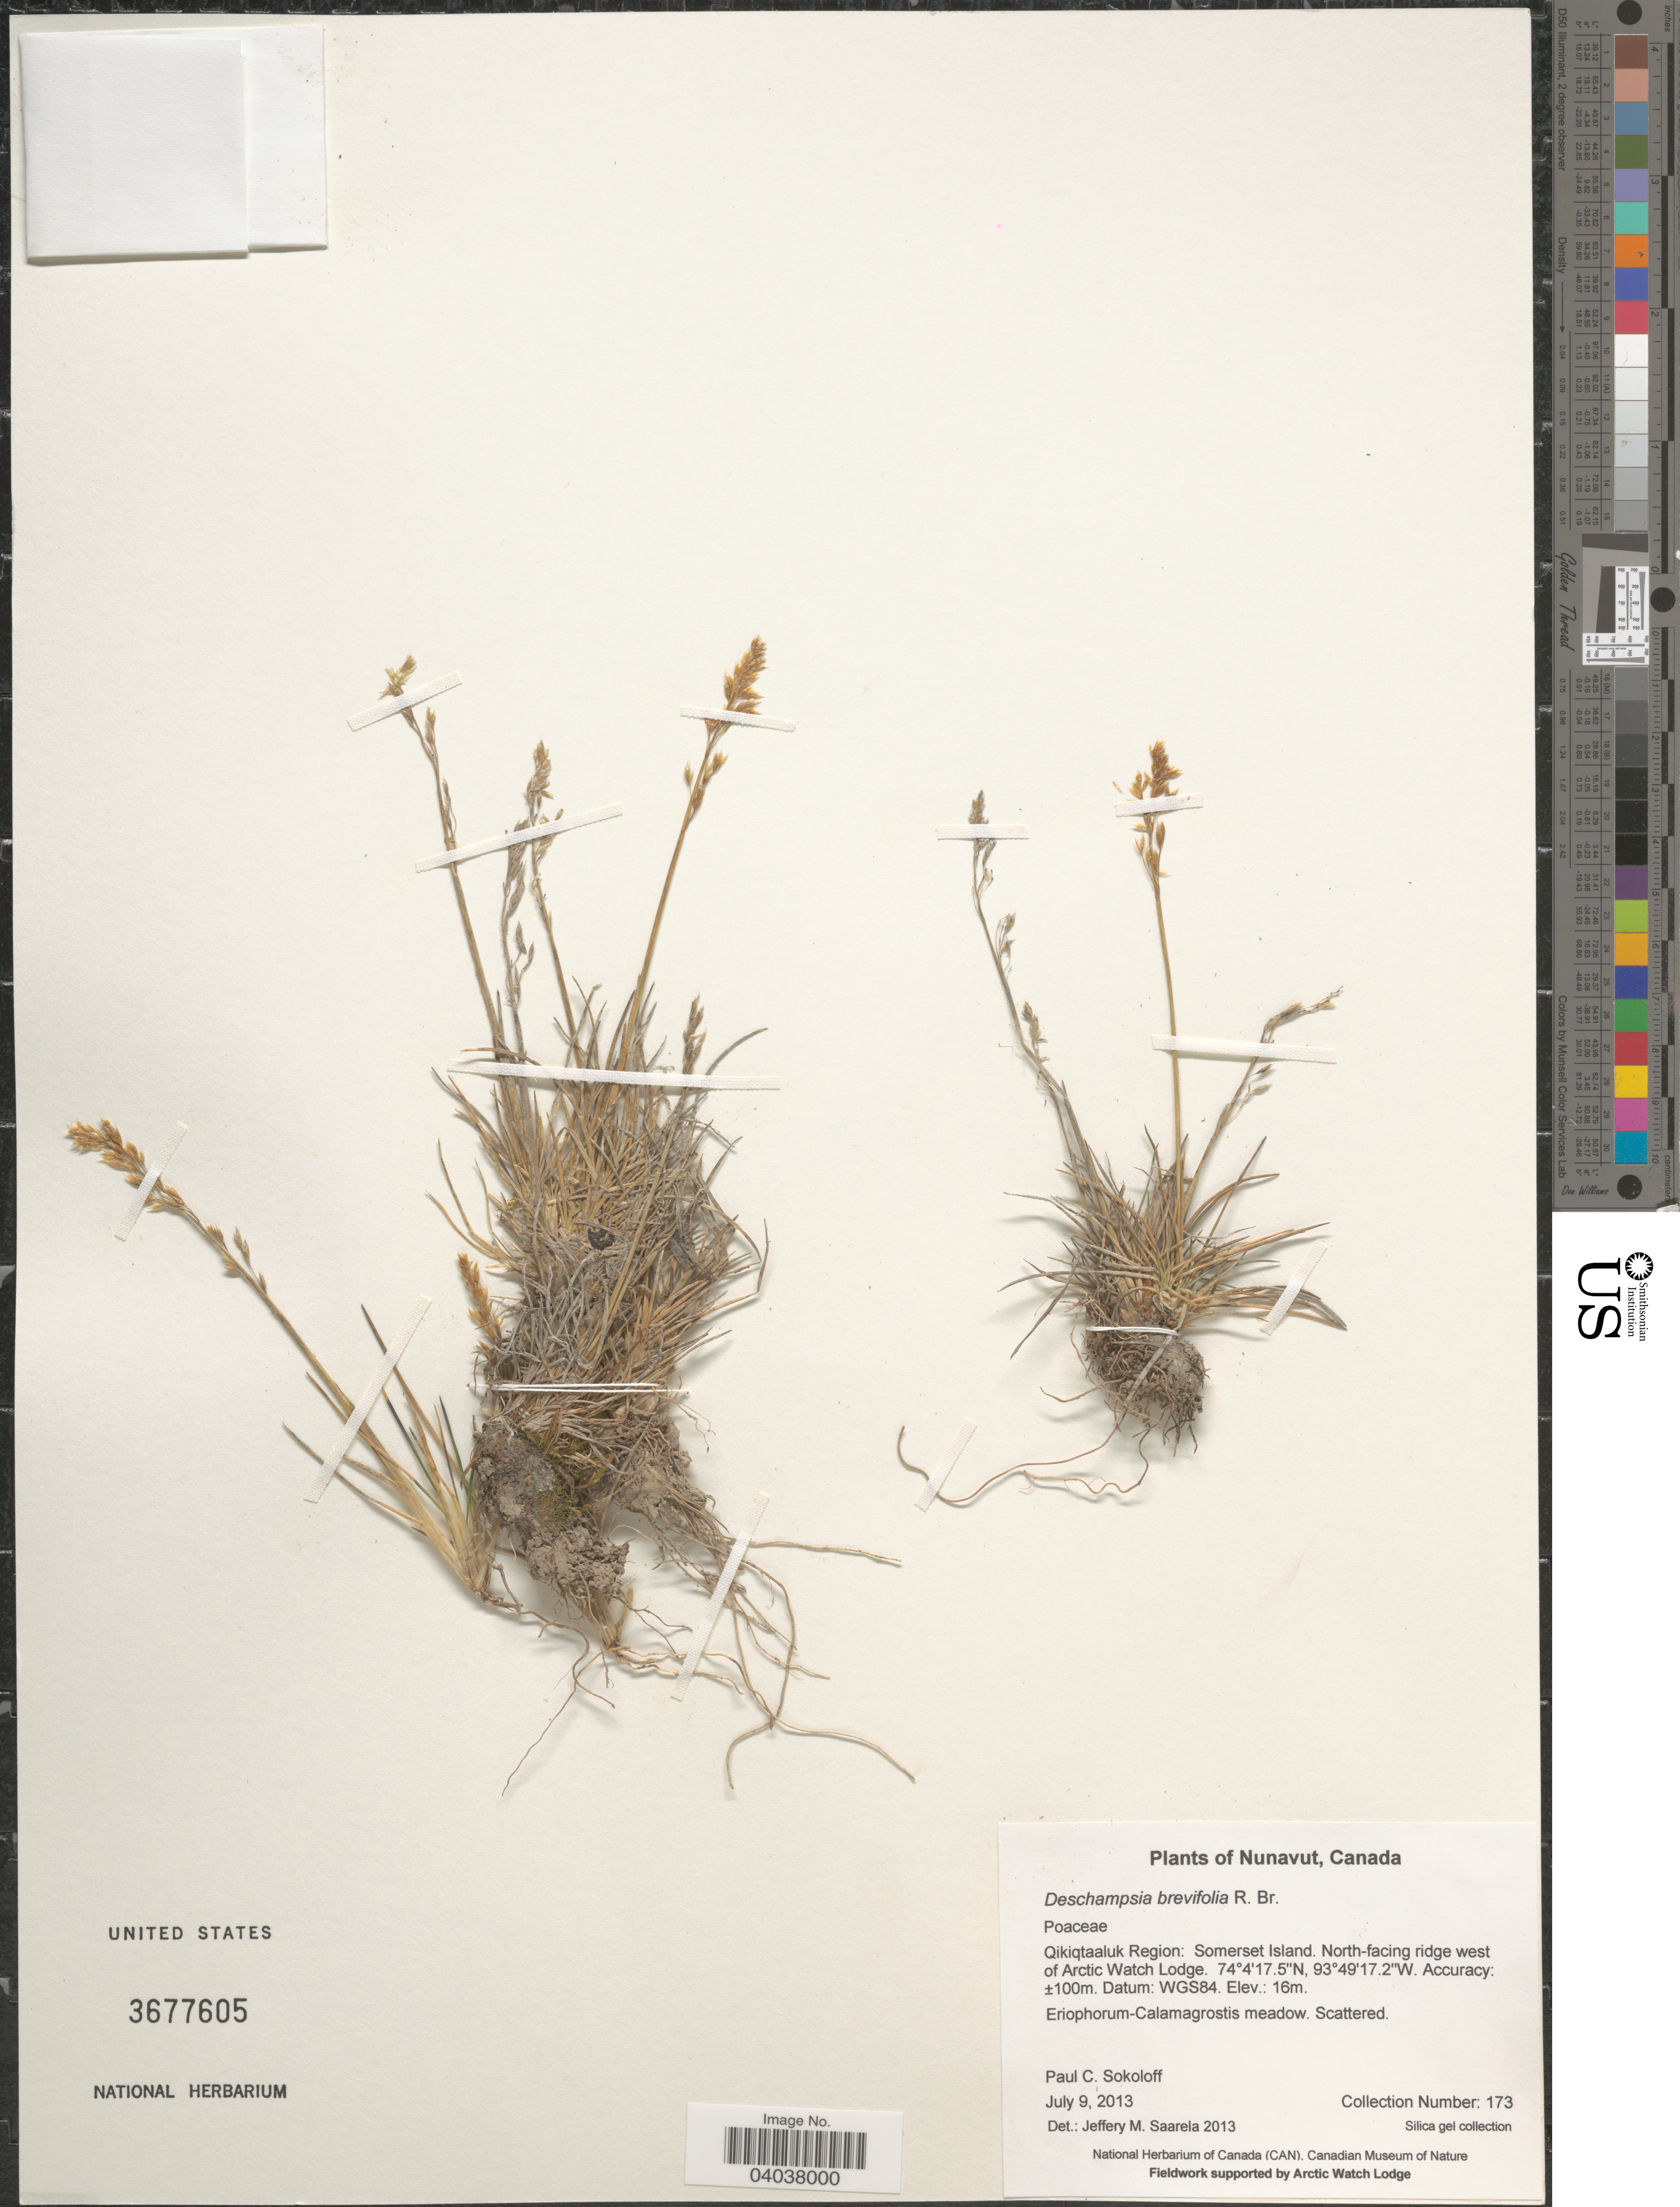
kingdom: Plantae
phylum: Tracheophyta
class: Liliopsida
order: Poales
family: Poaceae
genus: Deschampsia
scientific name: Deschampsia brevifolia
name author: R. Br. in Parry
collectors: P. Sokoloff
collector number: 173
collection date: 2013-07-09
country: Canada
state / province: Nunavut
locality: Qikiqtaaluk Region: Somerset Island. North-facing ridge west of Arctic Watch Lodge. Datum: WGS84.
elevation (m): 16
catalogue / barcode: US 3677605